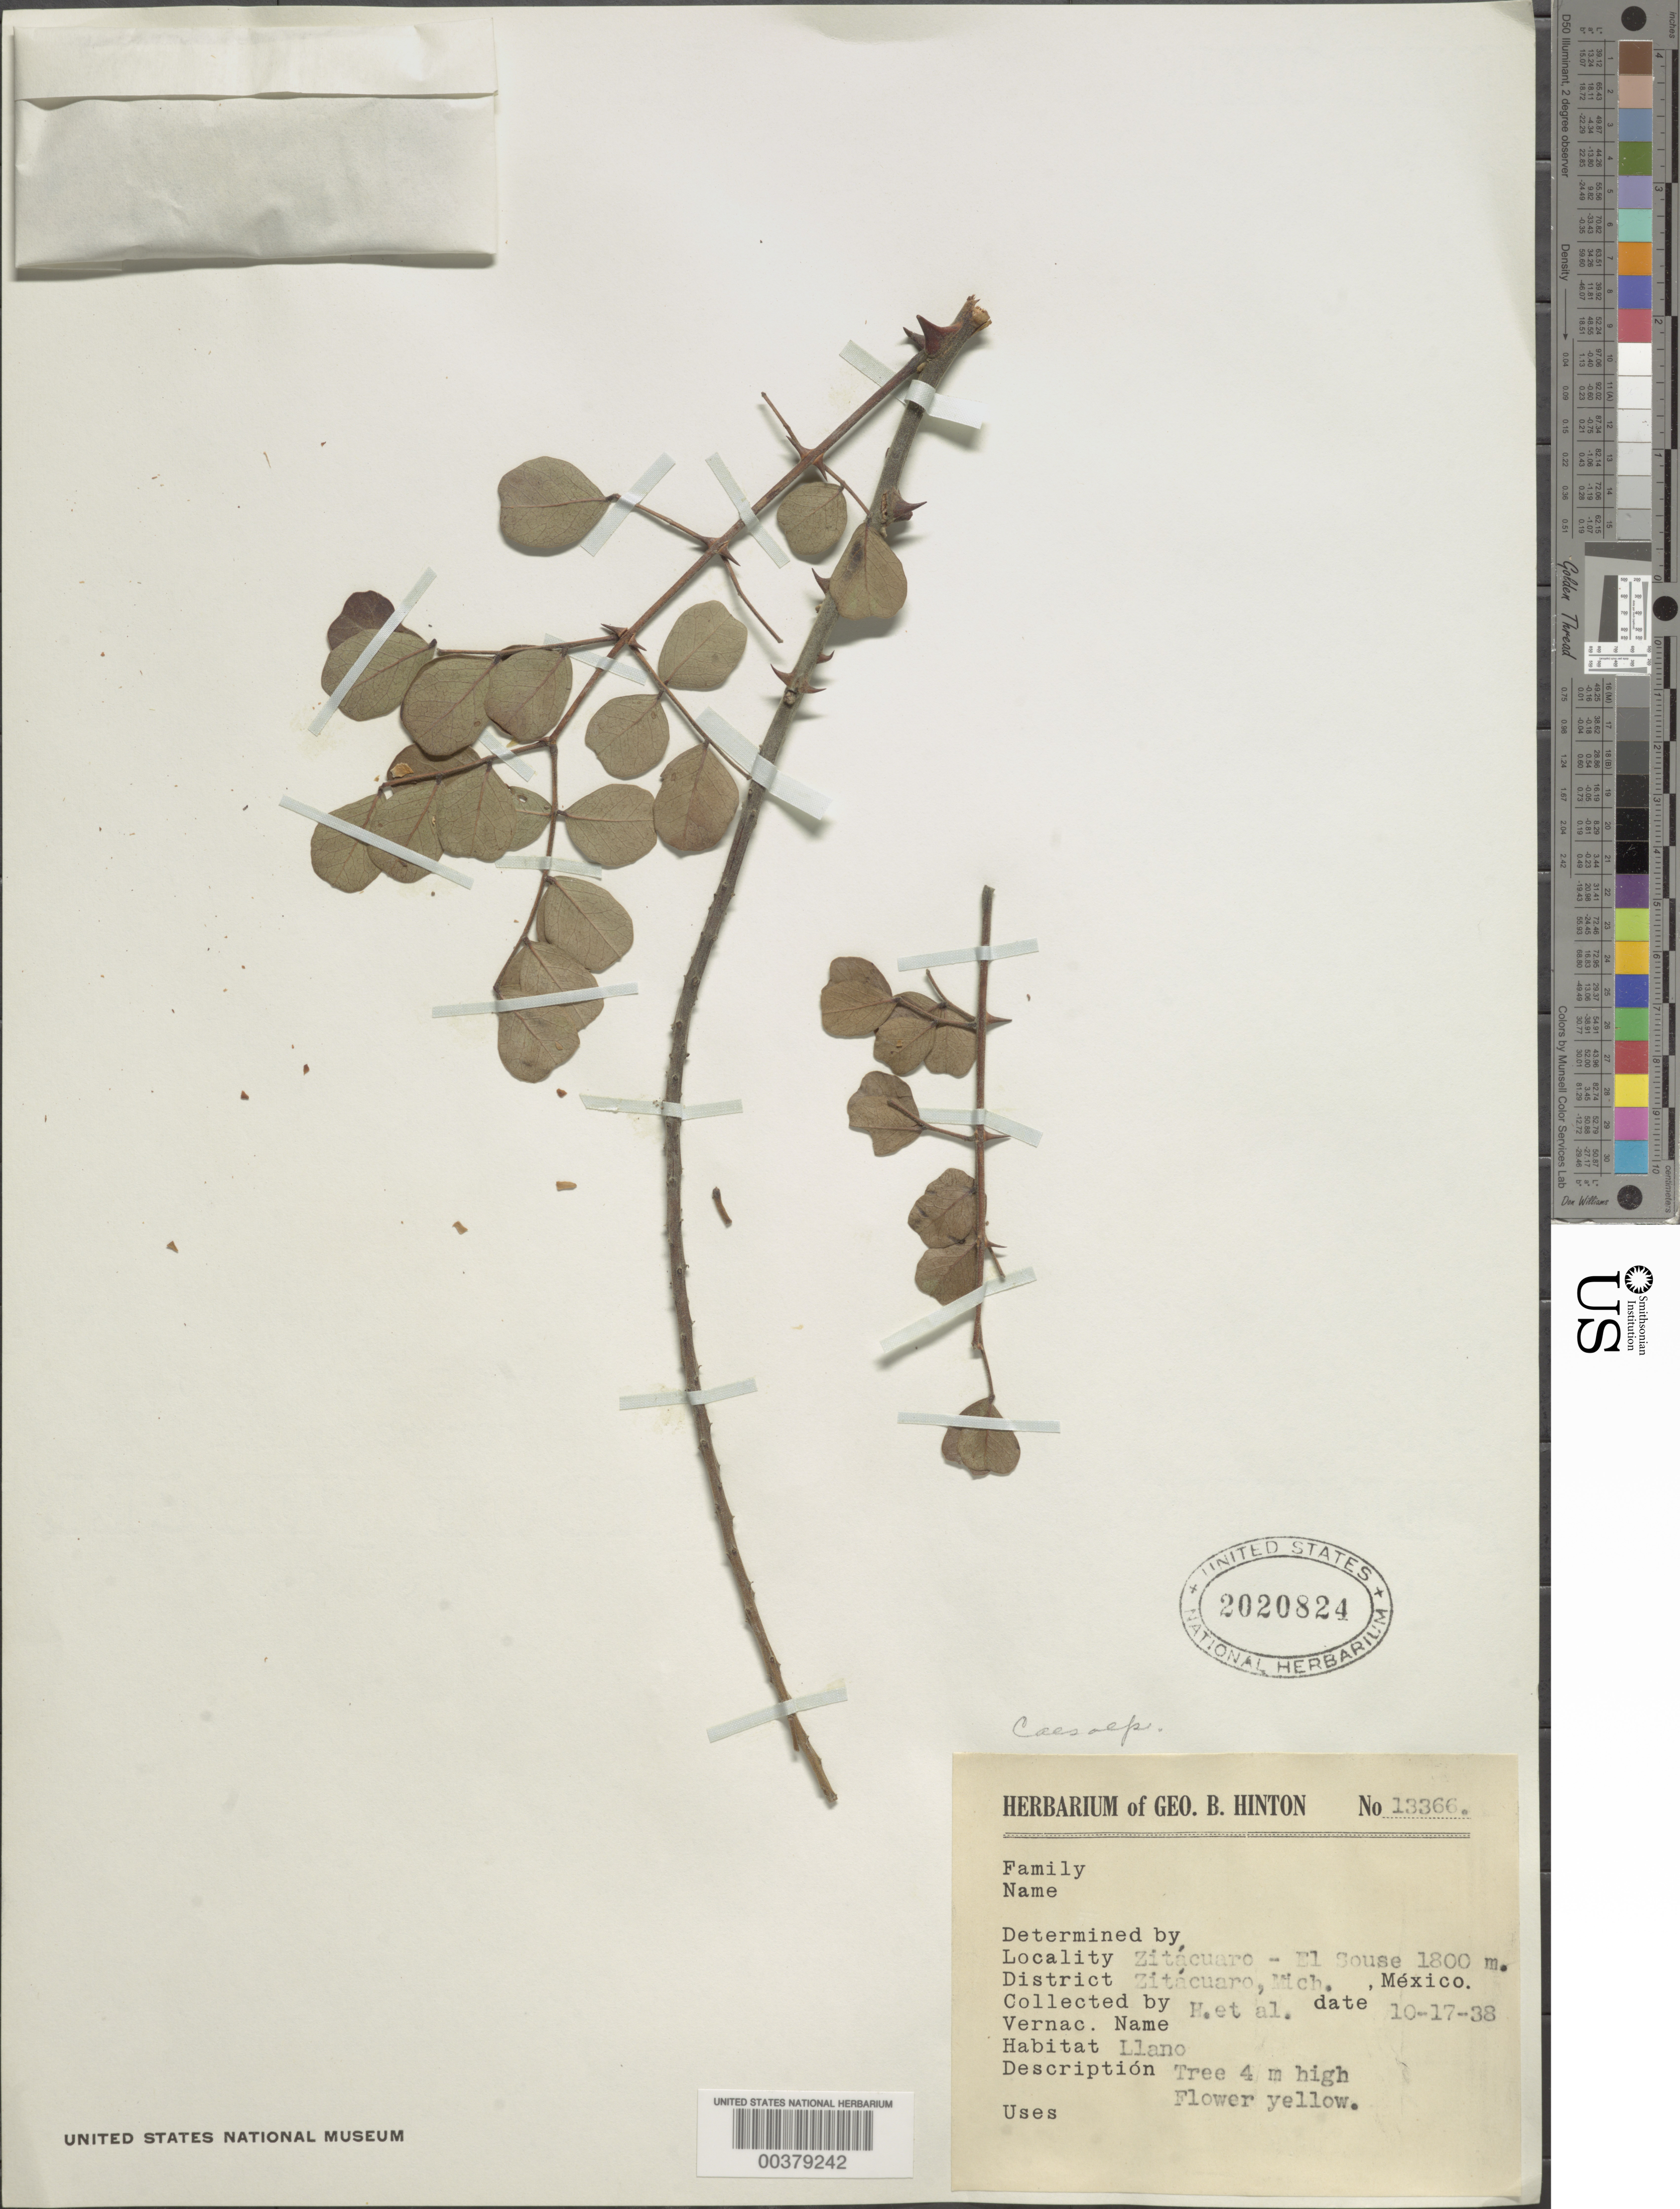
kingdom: Plantae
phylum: Tracheophyta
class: Magnoliopsida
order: Fabales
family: Fabaceae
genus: Tara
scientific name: Tara vesicaria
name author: (L.) Molinari et al.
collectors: G. B. Hinton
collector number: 13366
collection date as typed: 17 Oct 1938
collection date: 1938-10-17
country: Mexico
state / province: Michoacán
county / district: Zitácuaro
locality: Zitacuaro - El Souse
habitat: Llano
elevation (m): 1800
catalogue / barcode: US 2020824